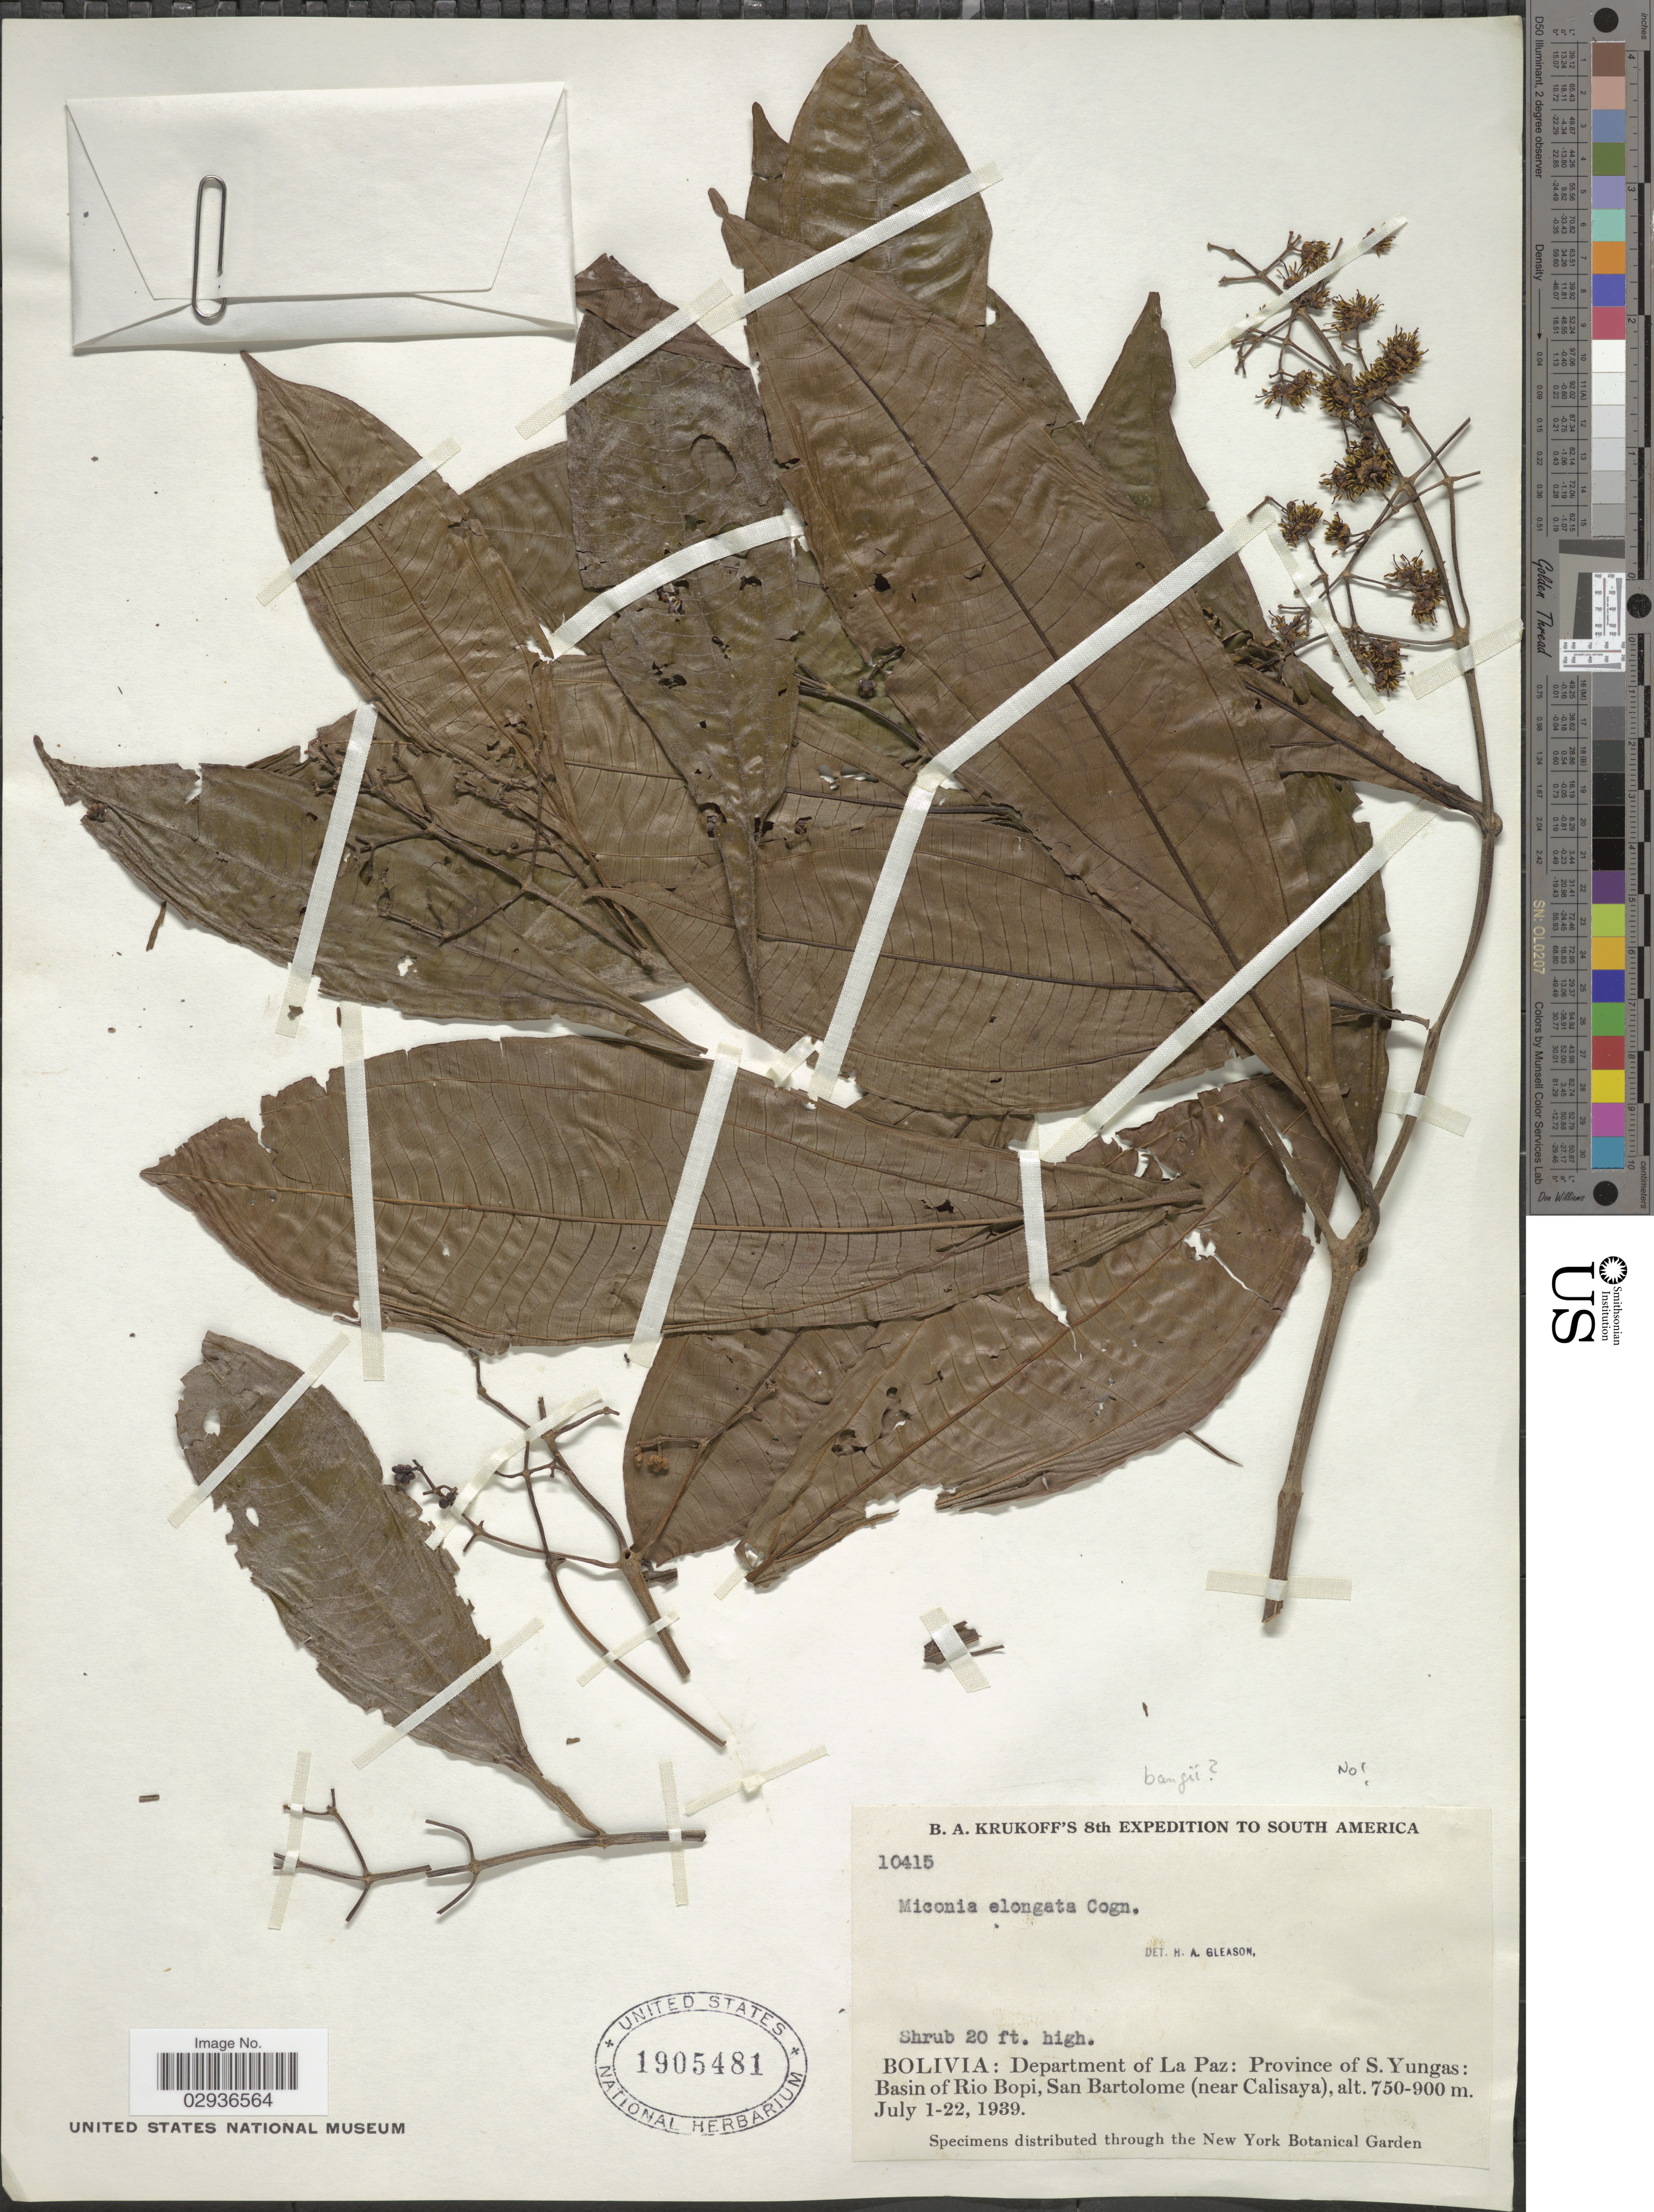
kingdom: Plantae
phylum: Tracheophyta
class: Magnoliopsida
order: Myrtales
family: Melastomataceae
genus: Miconia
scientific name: Miconia bangii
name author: Cogn.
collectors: B. A. Krukoff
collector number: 10415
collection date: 1939-07-01/1939-07-22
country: Bolivia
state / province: La Paz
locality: Department of La Paz: Province of S. Yungas: Basin of Rio Bopi, San Bartolome (near Calisaya).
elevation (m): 750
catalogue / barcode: US 1905481